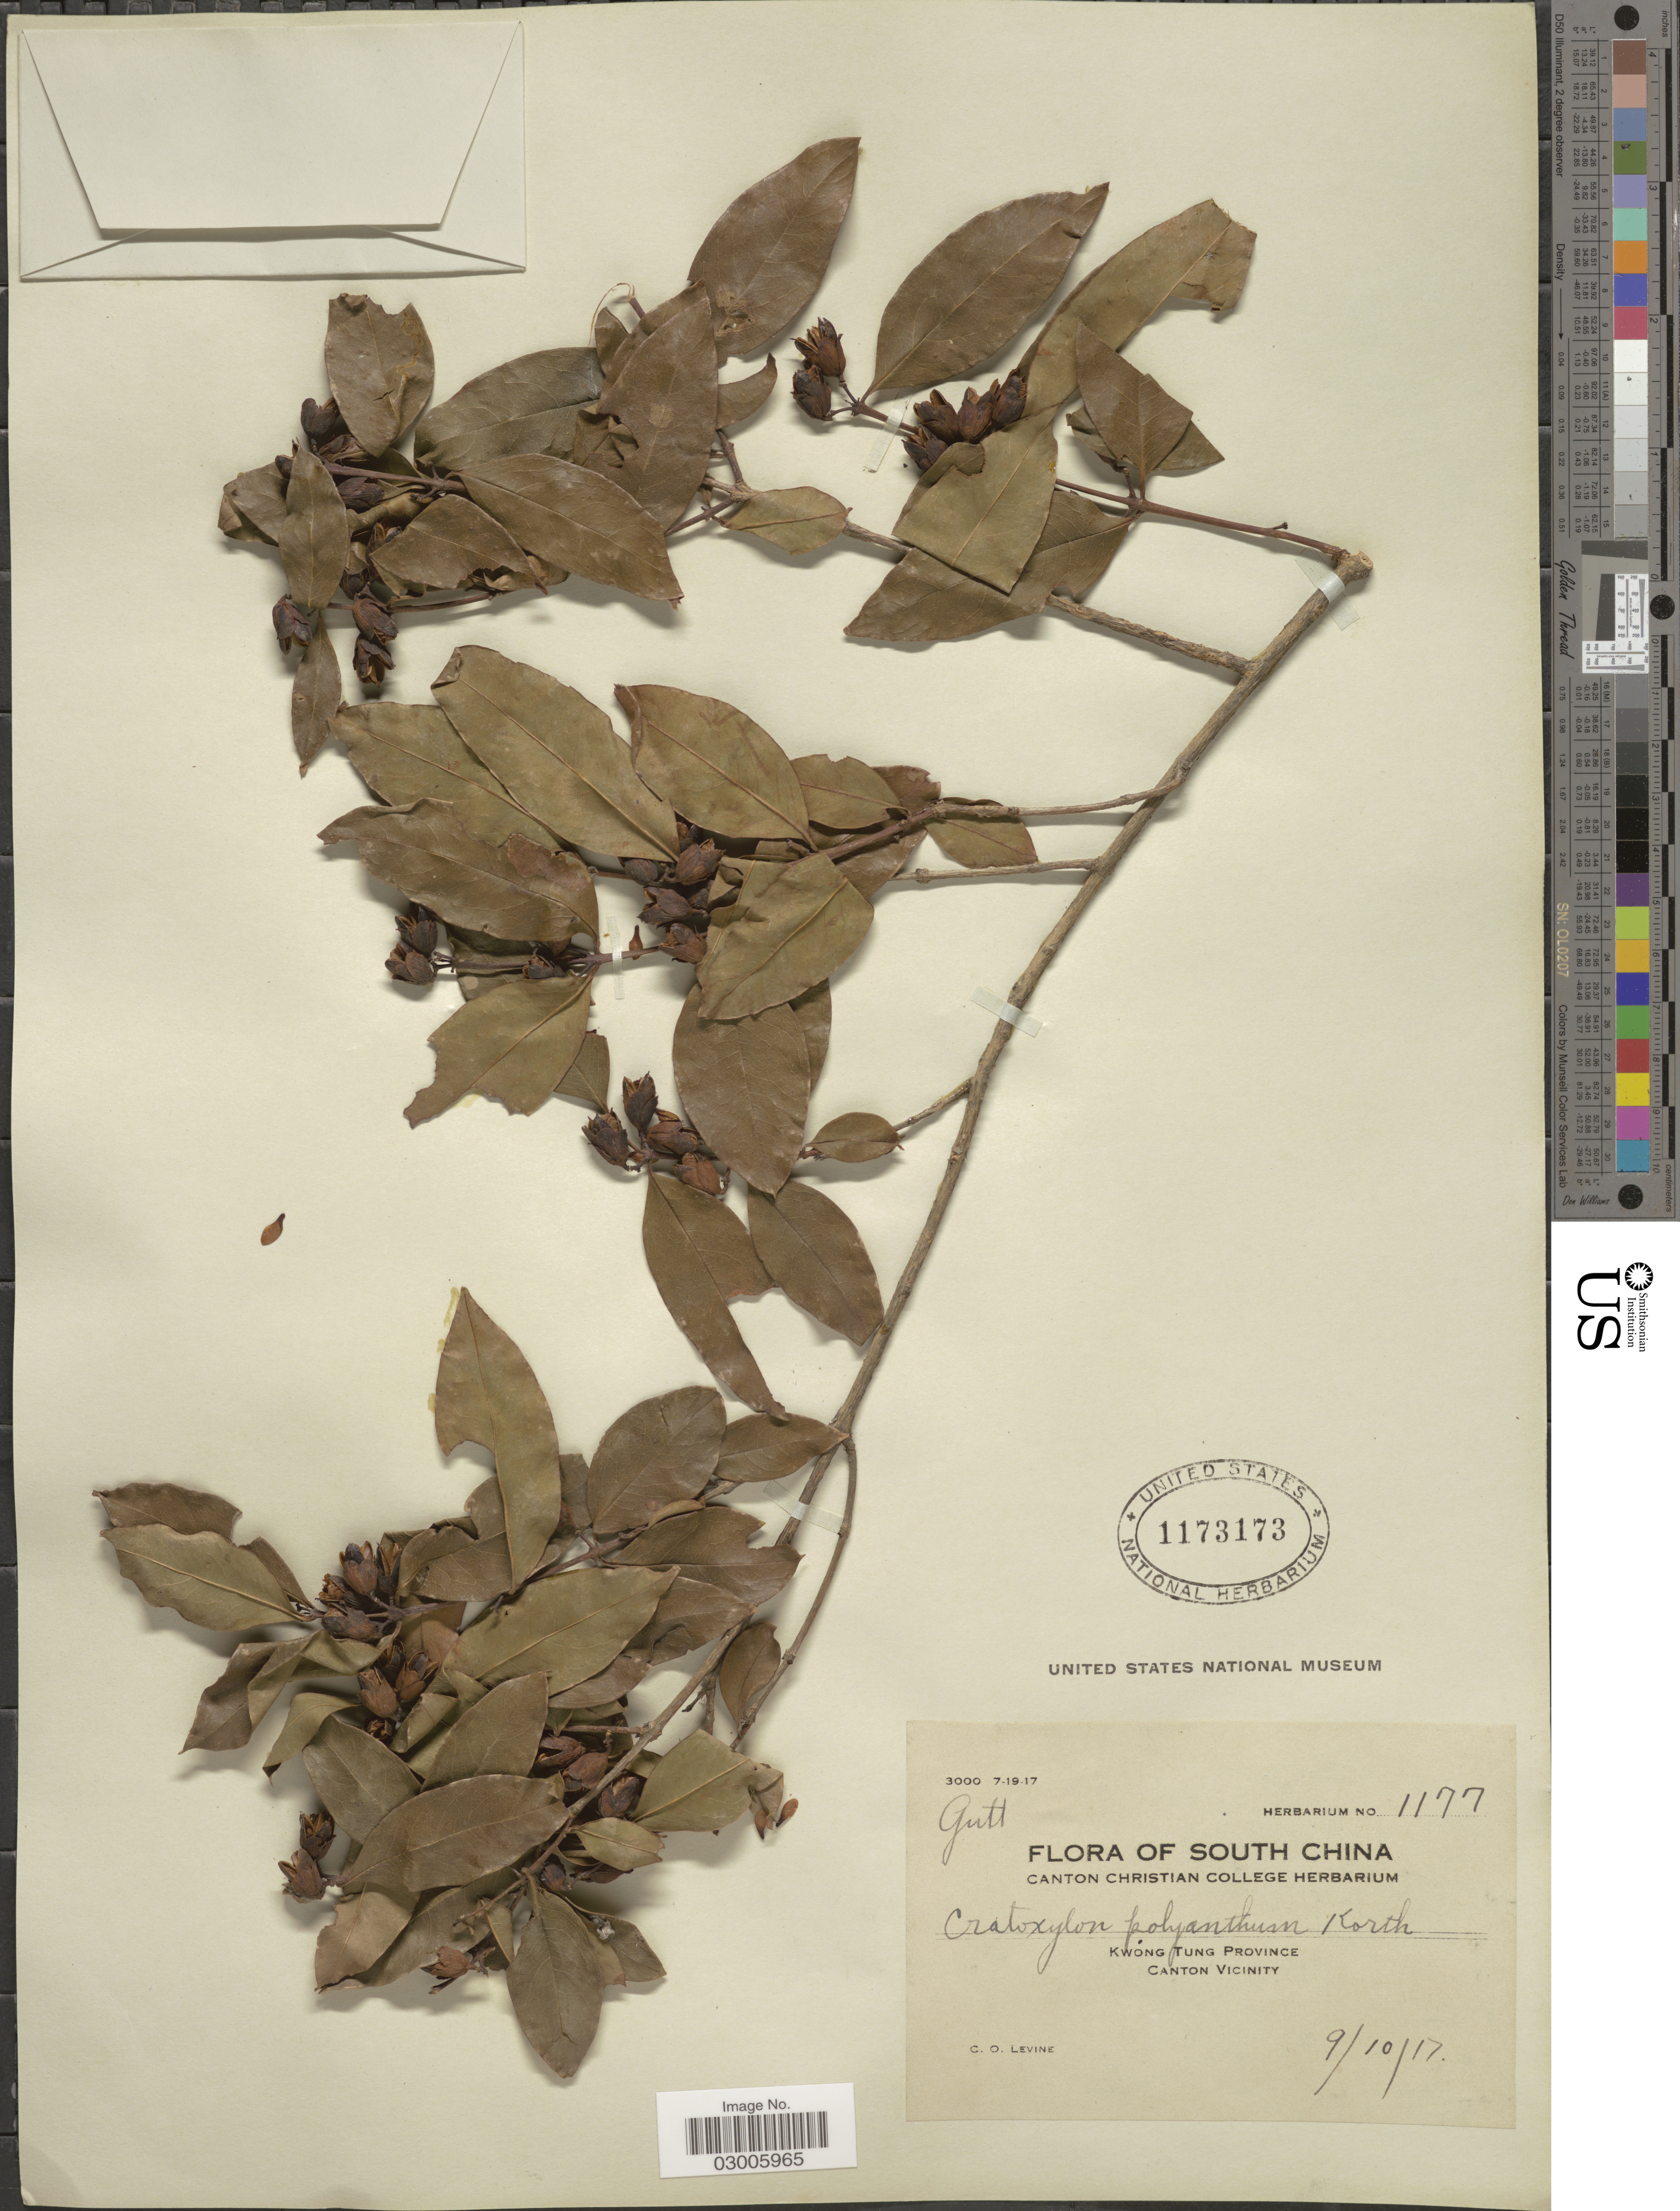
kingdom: Plantae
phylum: Tracheophyta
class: Magnoliopsida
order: Malpighiales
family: Hypericaceae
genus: Cratoxylum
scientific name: Cratoxylum polyanthum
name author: Korth.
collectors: C. O. Levine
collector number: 1177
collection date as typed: Transcribed d/m/y: 9/10/17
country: China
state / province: Guangdong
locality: Kwong Tung Province. Canton Vicinity.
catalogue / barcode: US 1173173